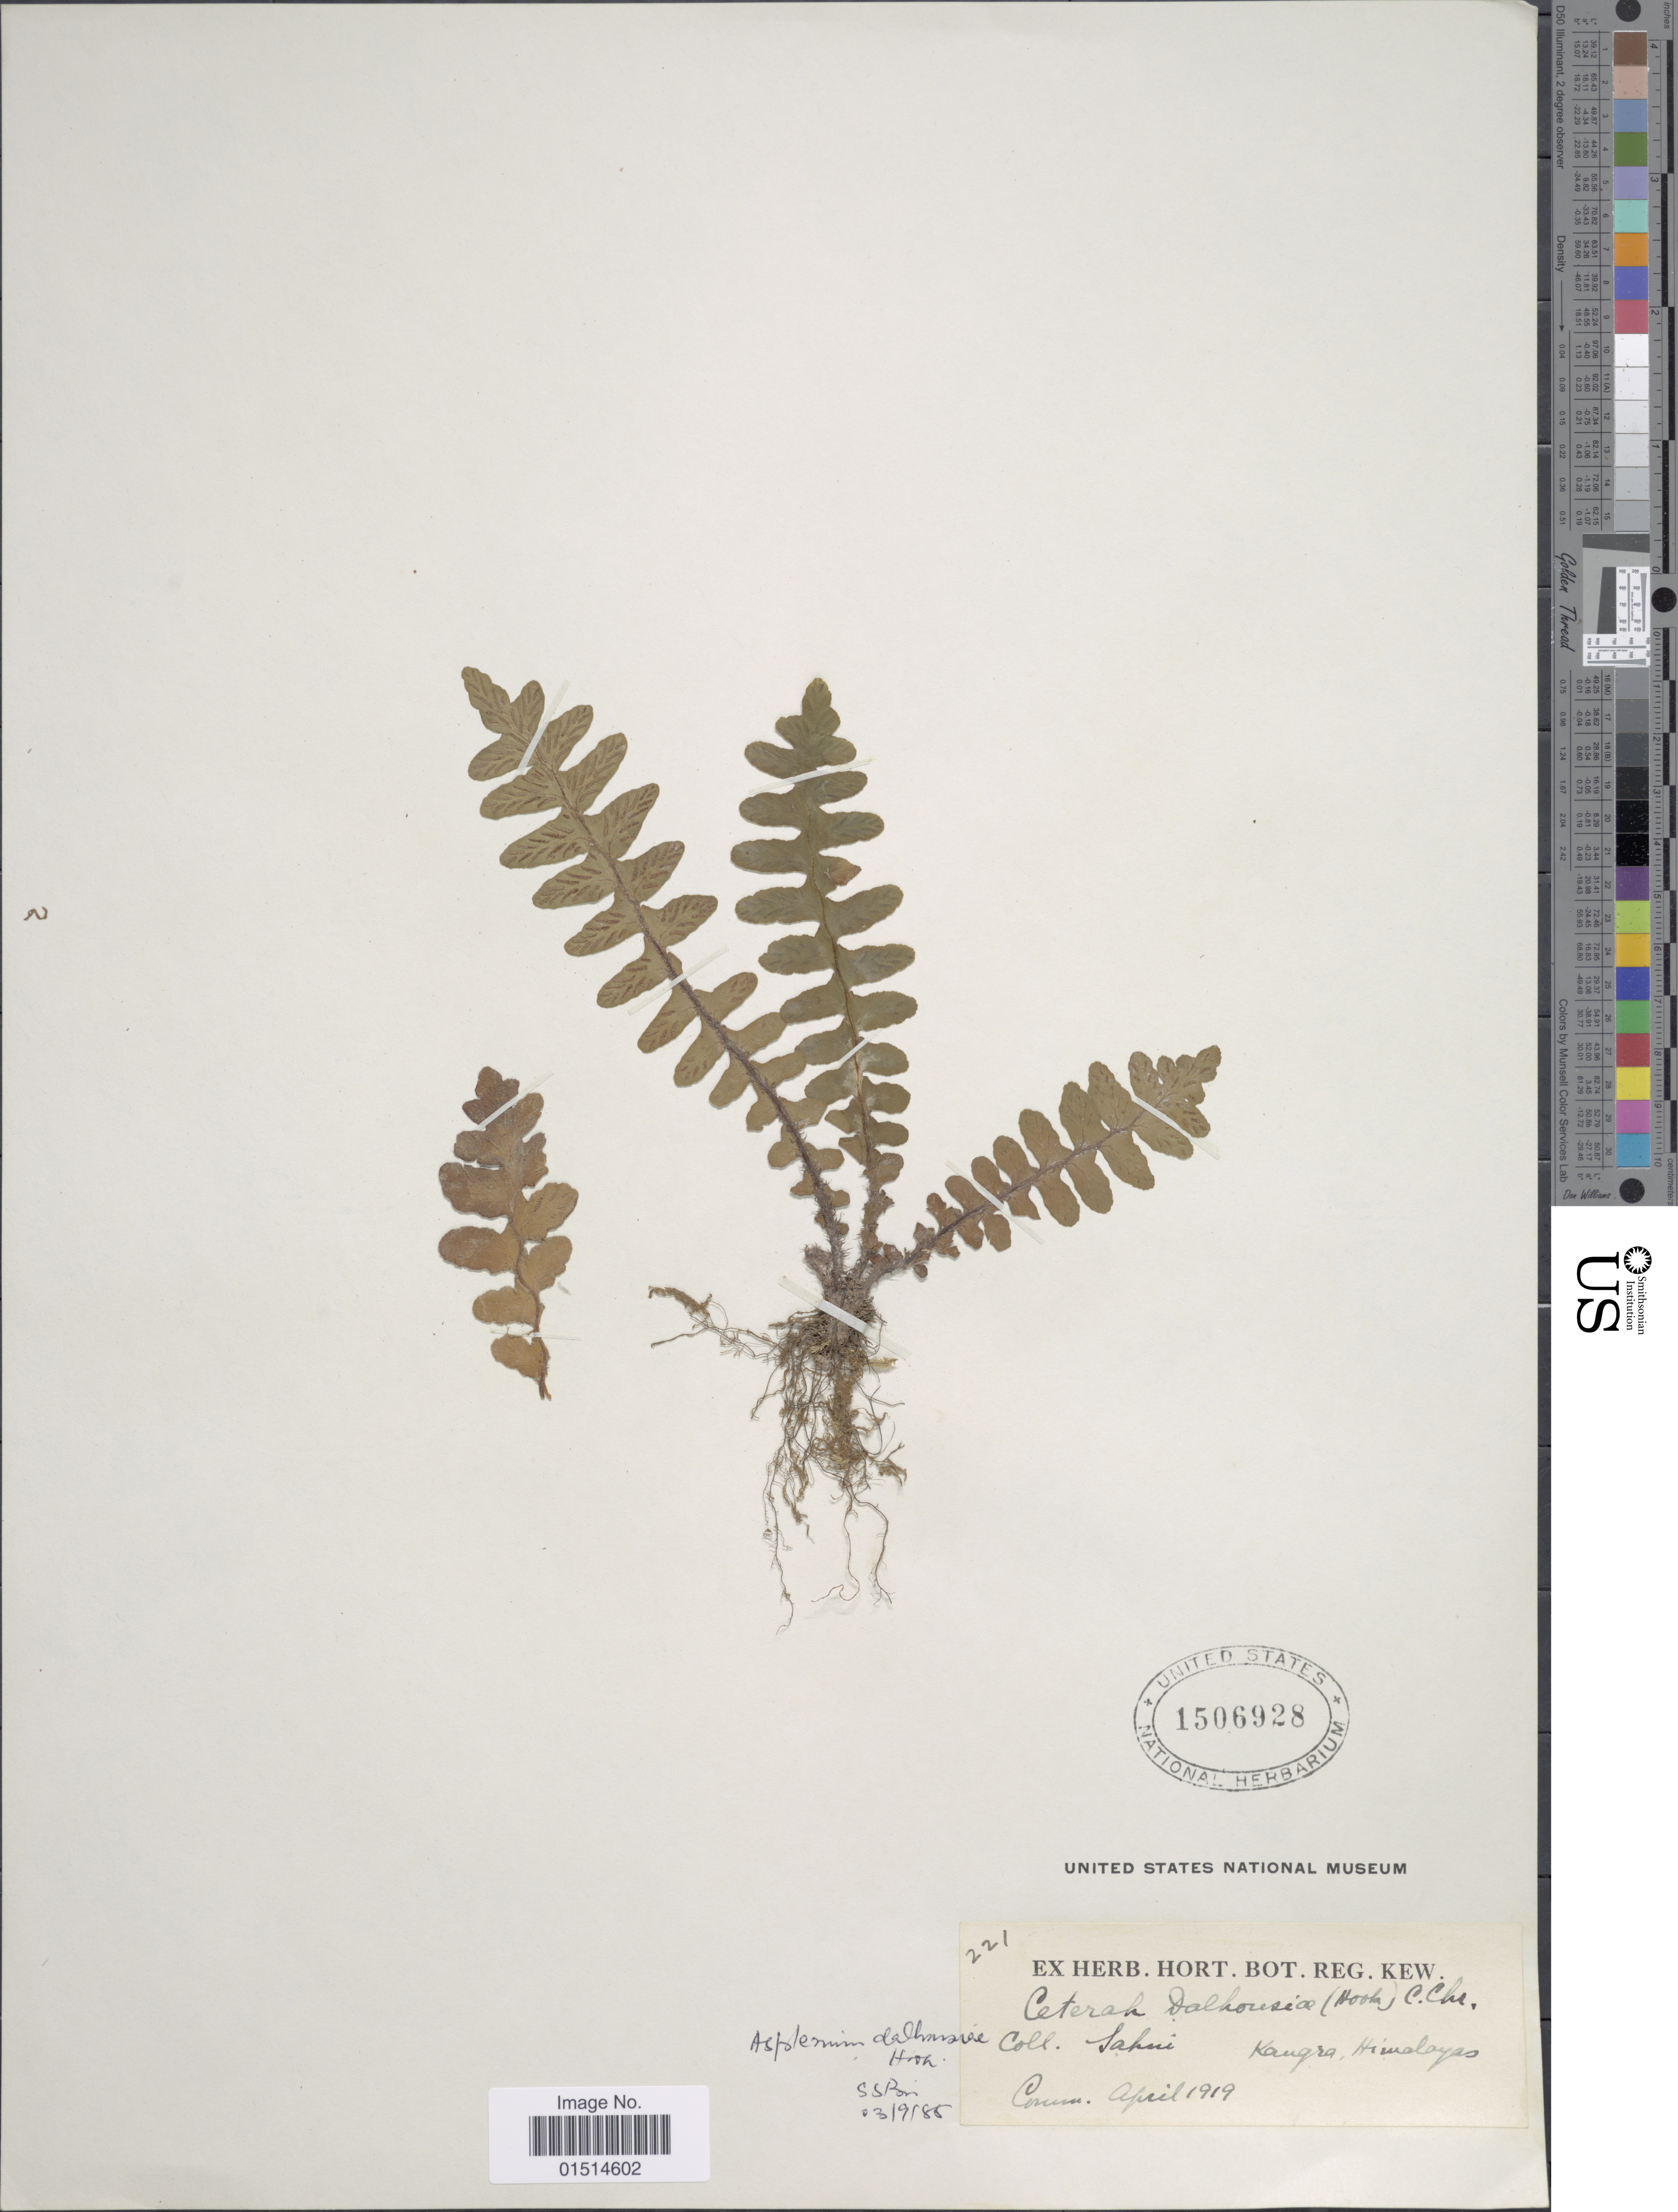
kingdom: Plantae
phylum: Tracheophyta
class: Polypodiopsida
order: Polypodiales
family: Aspleniaceae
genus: Asplenium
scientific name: Asplenium dalhousiae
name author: Hook.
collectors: Tahui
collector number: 221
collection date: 1919-04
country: India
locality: Kangra, Himalayas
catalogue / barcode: US 1506928